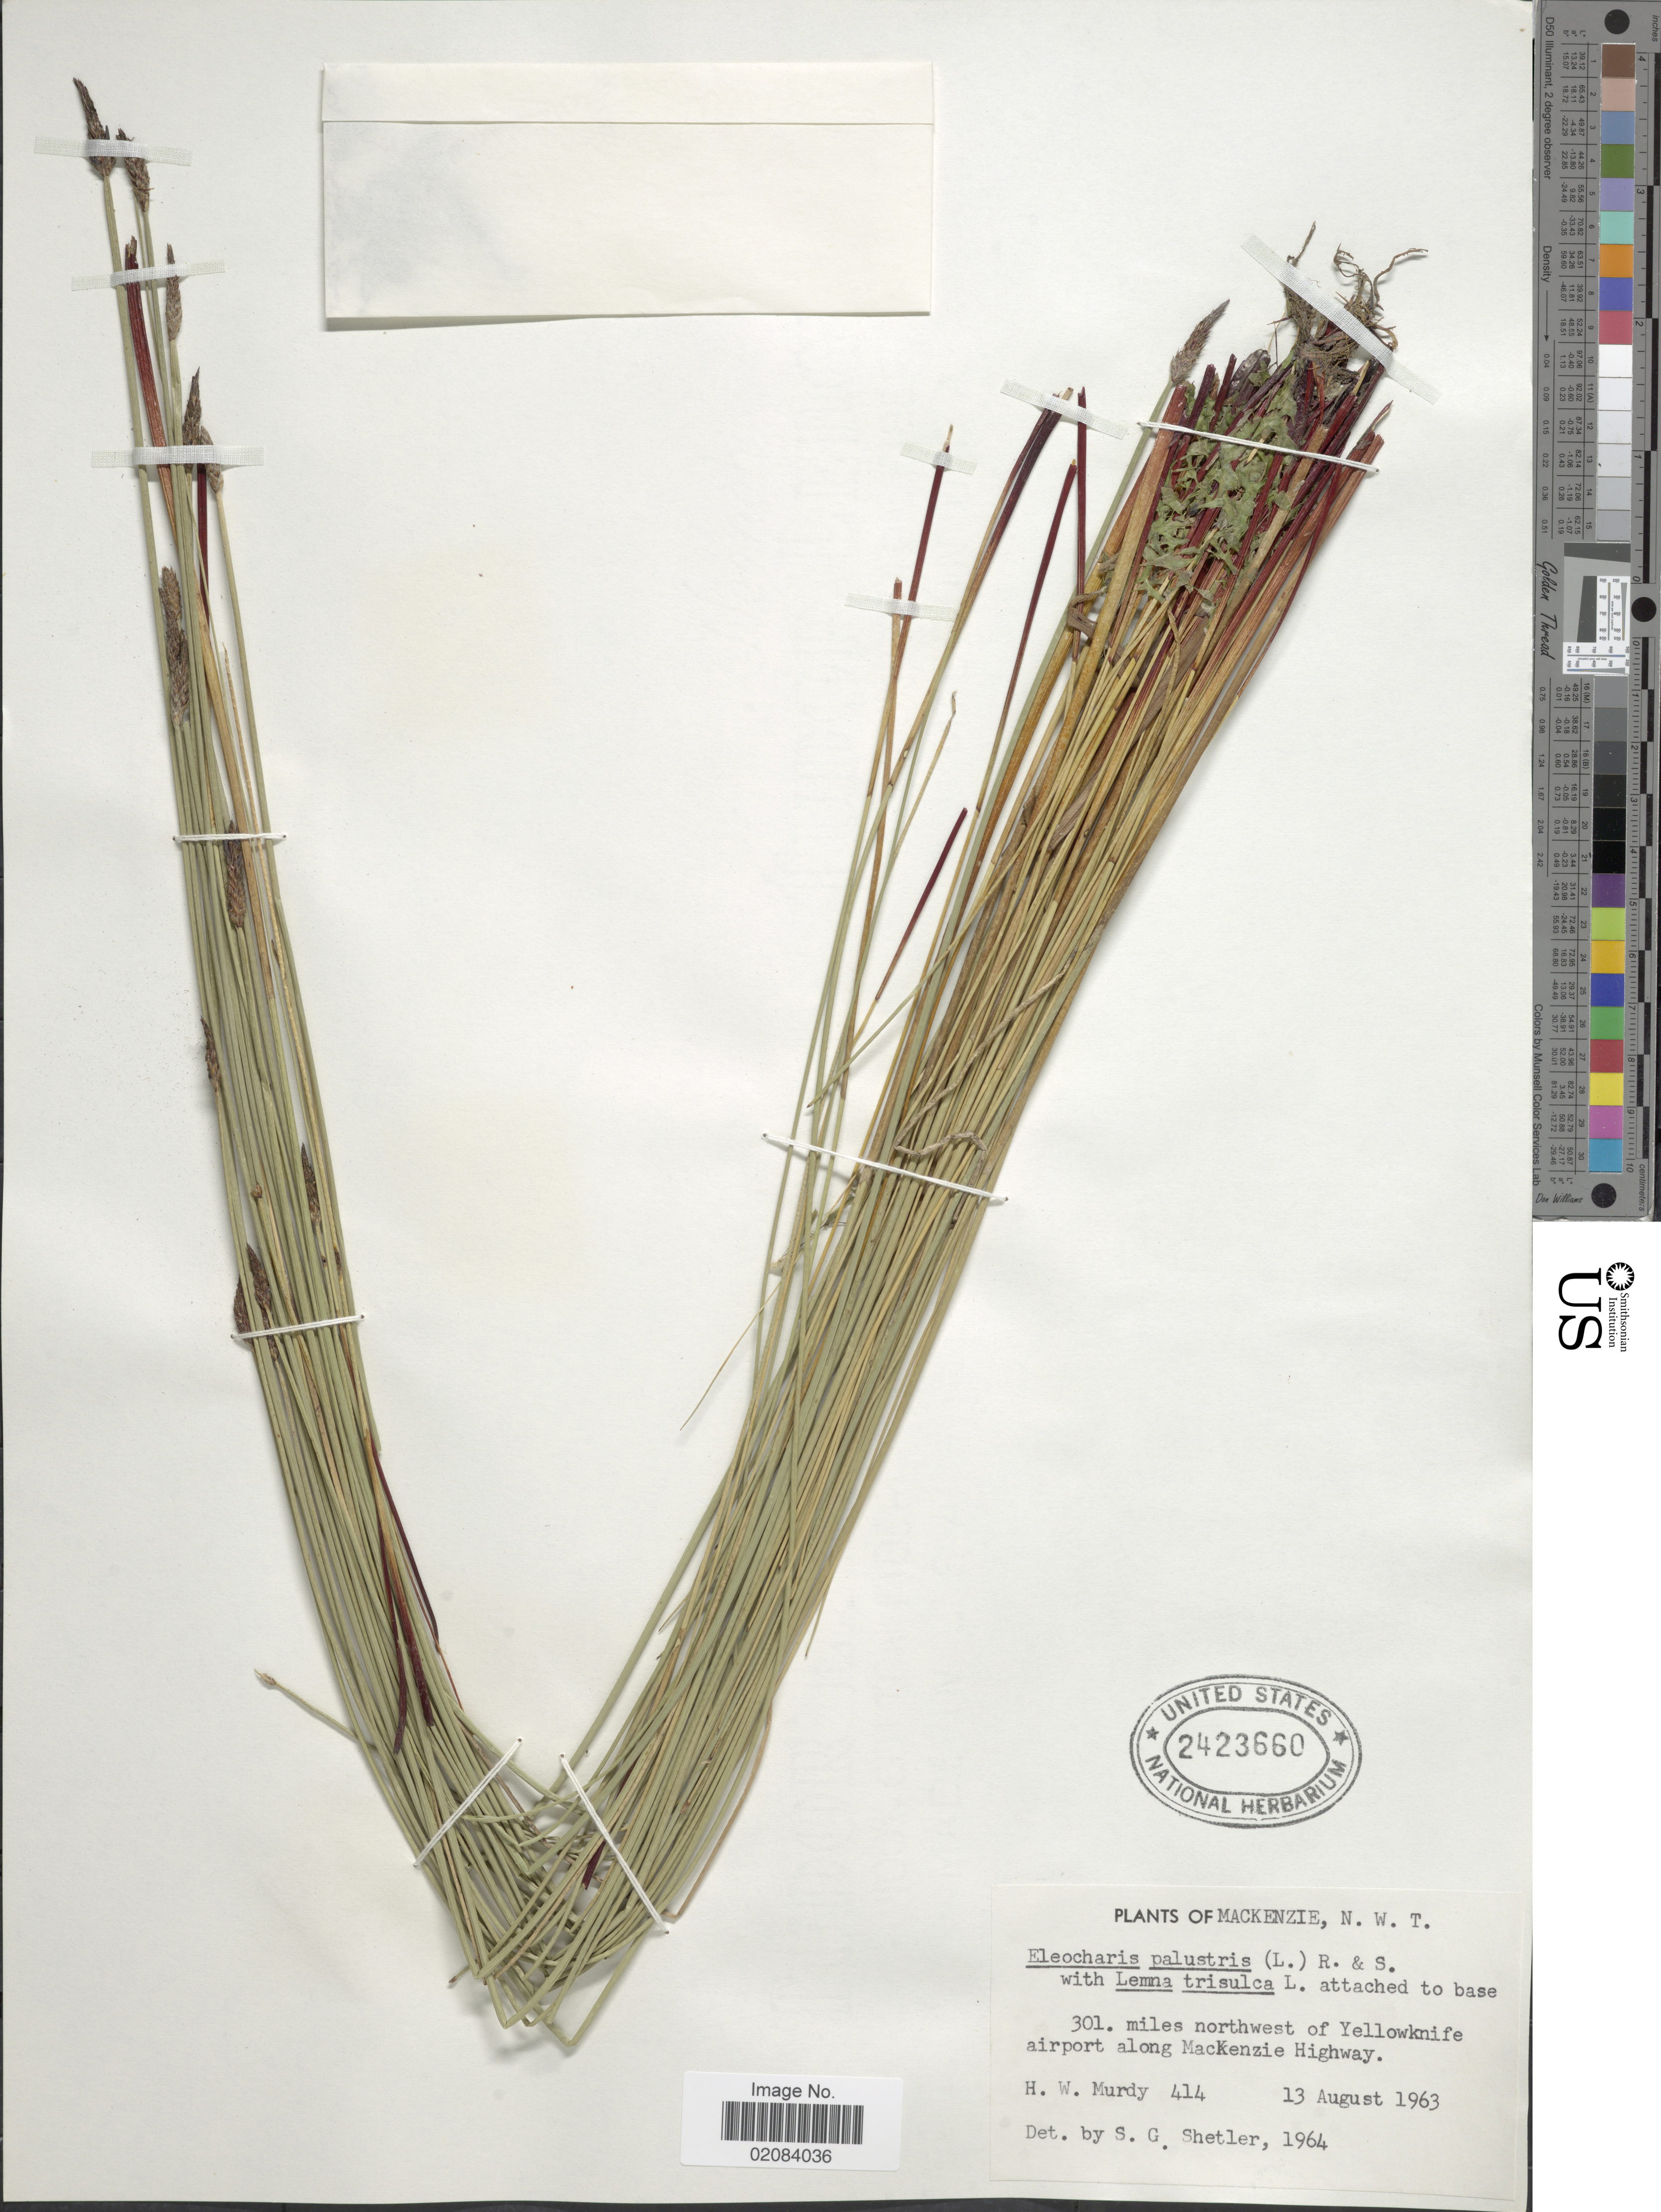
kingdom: Plantae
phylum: Tracheophyta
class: Liliopsida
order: Poales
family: Cyperaceae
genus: Eleocharis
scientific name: Eleocharis palustris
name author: (L.) Roem. & Schult.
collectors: H. Murdy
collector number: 414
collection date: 1963-08-13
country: Canada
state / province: Northwest Territories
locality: Mackenzie, N.W.T. 301. miles northwest of Yellowknife along Mackenzie Highway.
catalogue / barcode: US 2423660